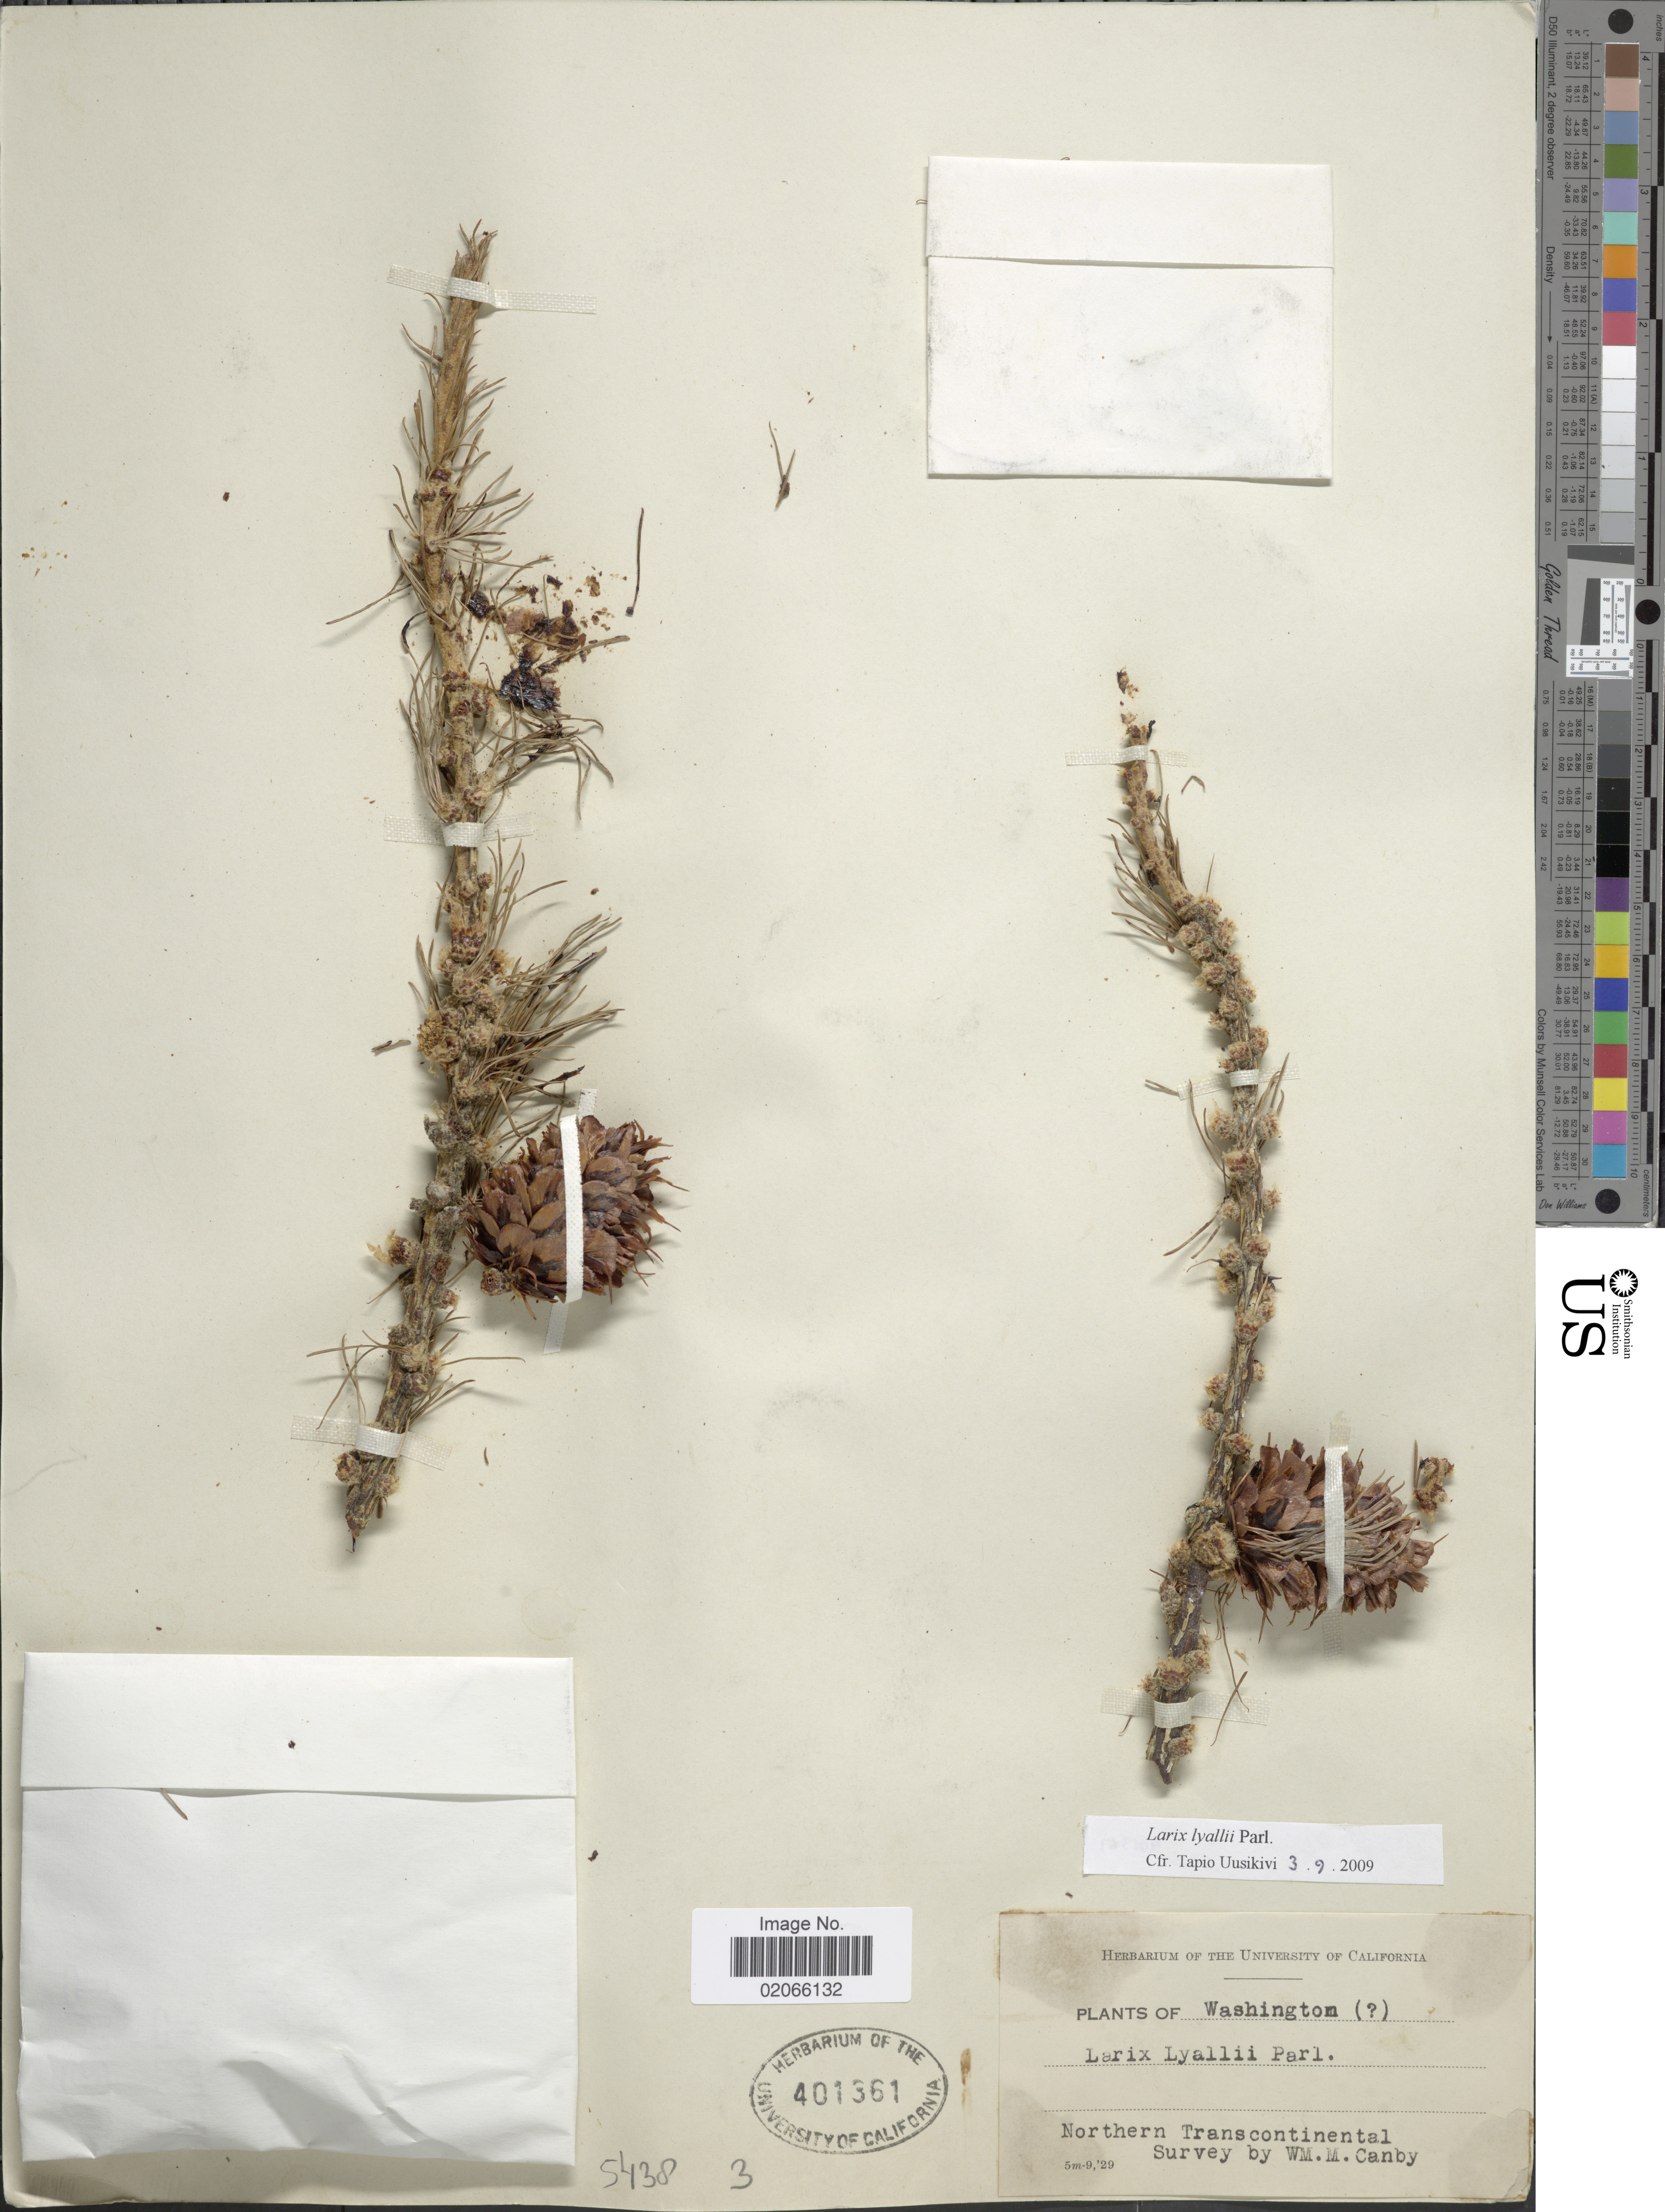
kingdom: Plantae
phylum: Tracheophyta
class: Pinopsida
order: Pinales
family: Pinaceae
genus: Larix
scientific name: Larix lyallii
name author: Parl.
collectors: W. M. Canby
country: United States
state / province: Washington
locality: Washington, Northern Transcontinental Survey.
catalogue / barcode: US 401361